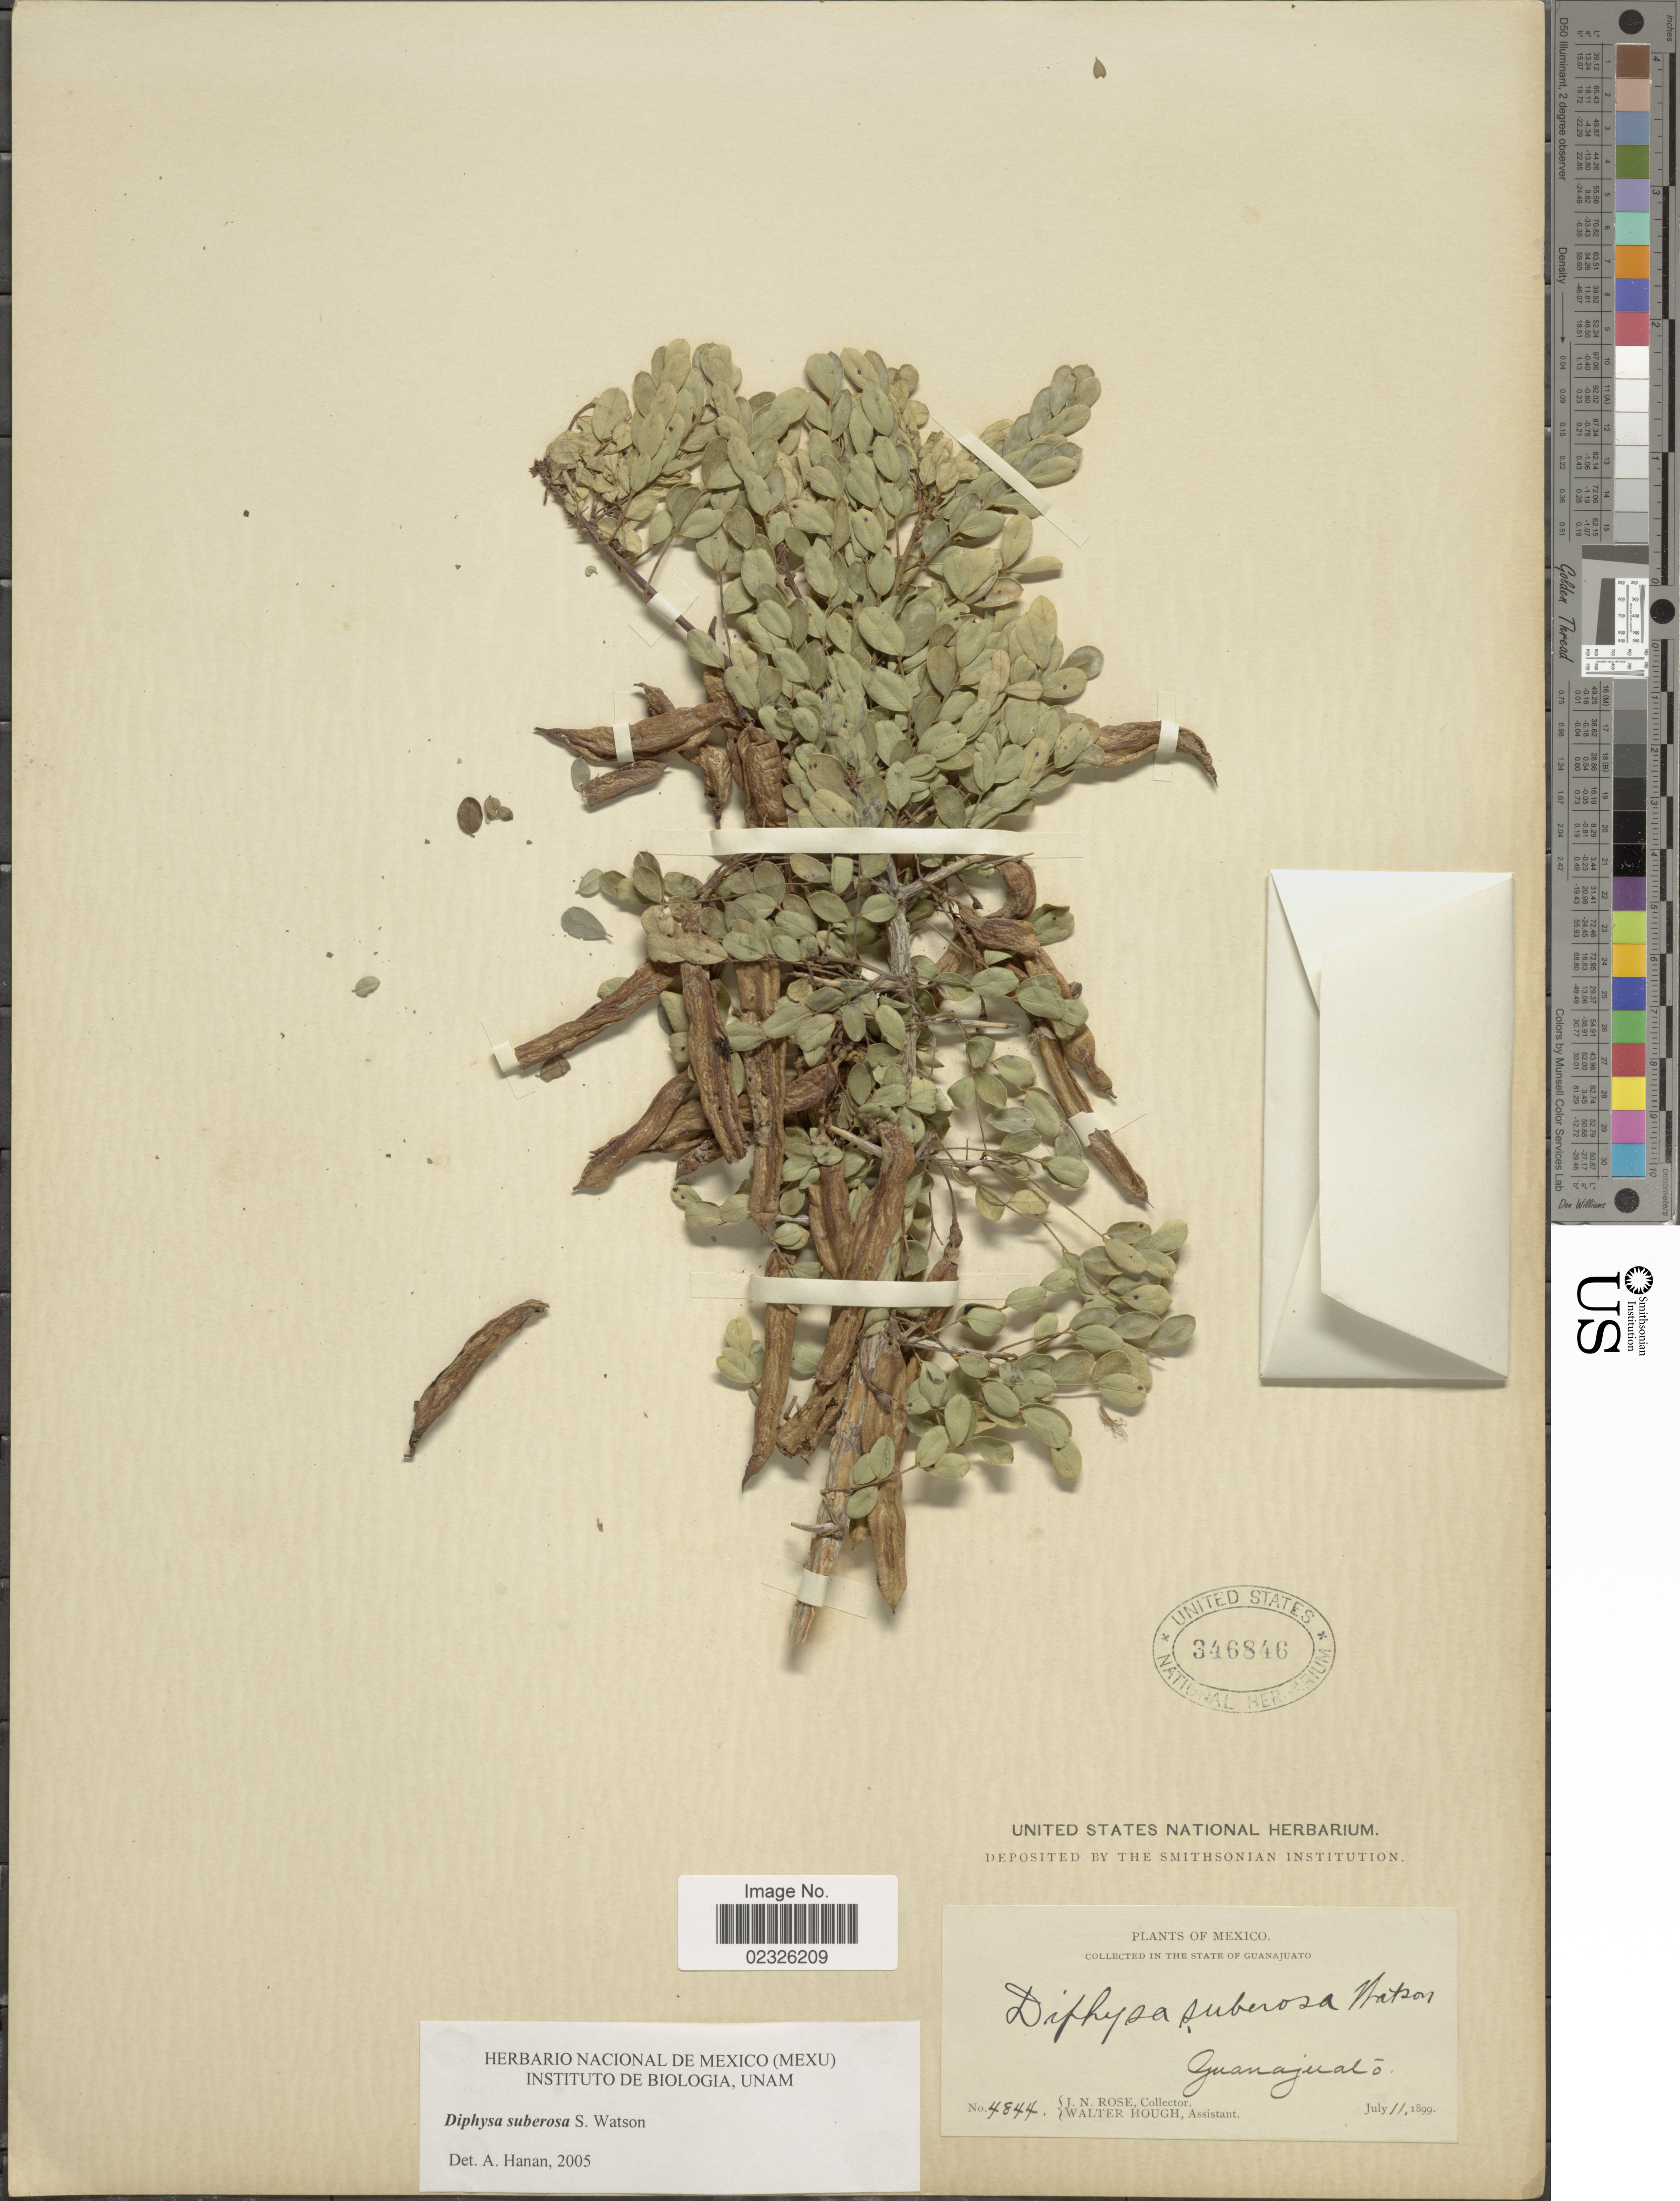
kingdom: Plantae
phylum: Tracheophyta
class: Magnoliopsida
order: Fabales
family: Fabaceae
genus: Diphysa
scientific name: Diphysa suberosa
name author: S. Watson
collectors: J. N. Rose & W. Hough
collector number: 4844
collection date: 1899-07-11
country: Mexico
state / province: Guanajuato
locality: Guanajuato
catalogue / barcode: US 346846